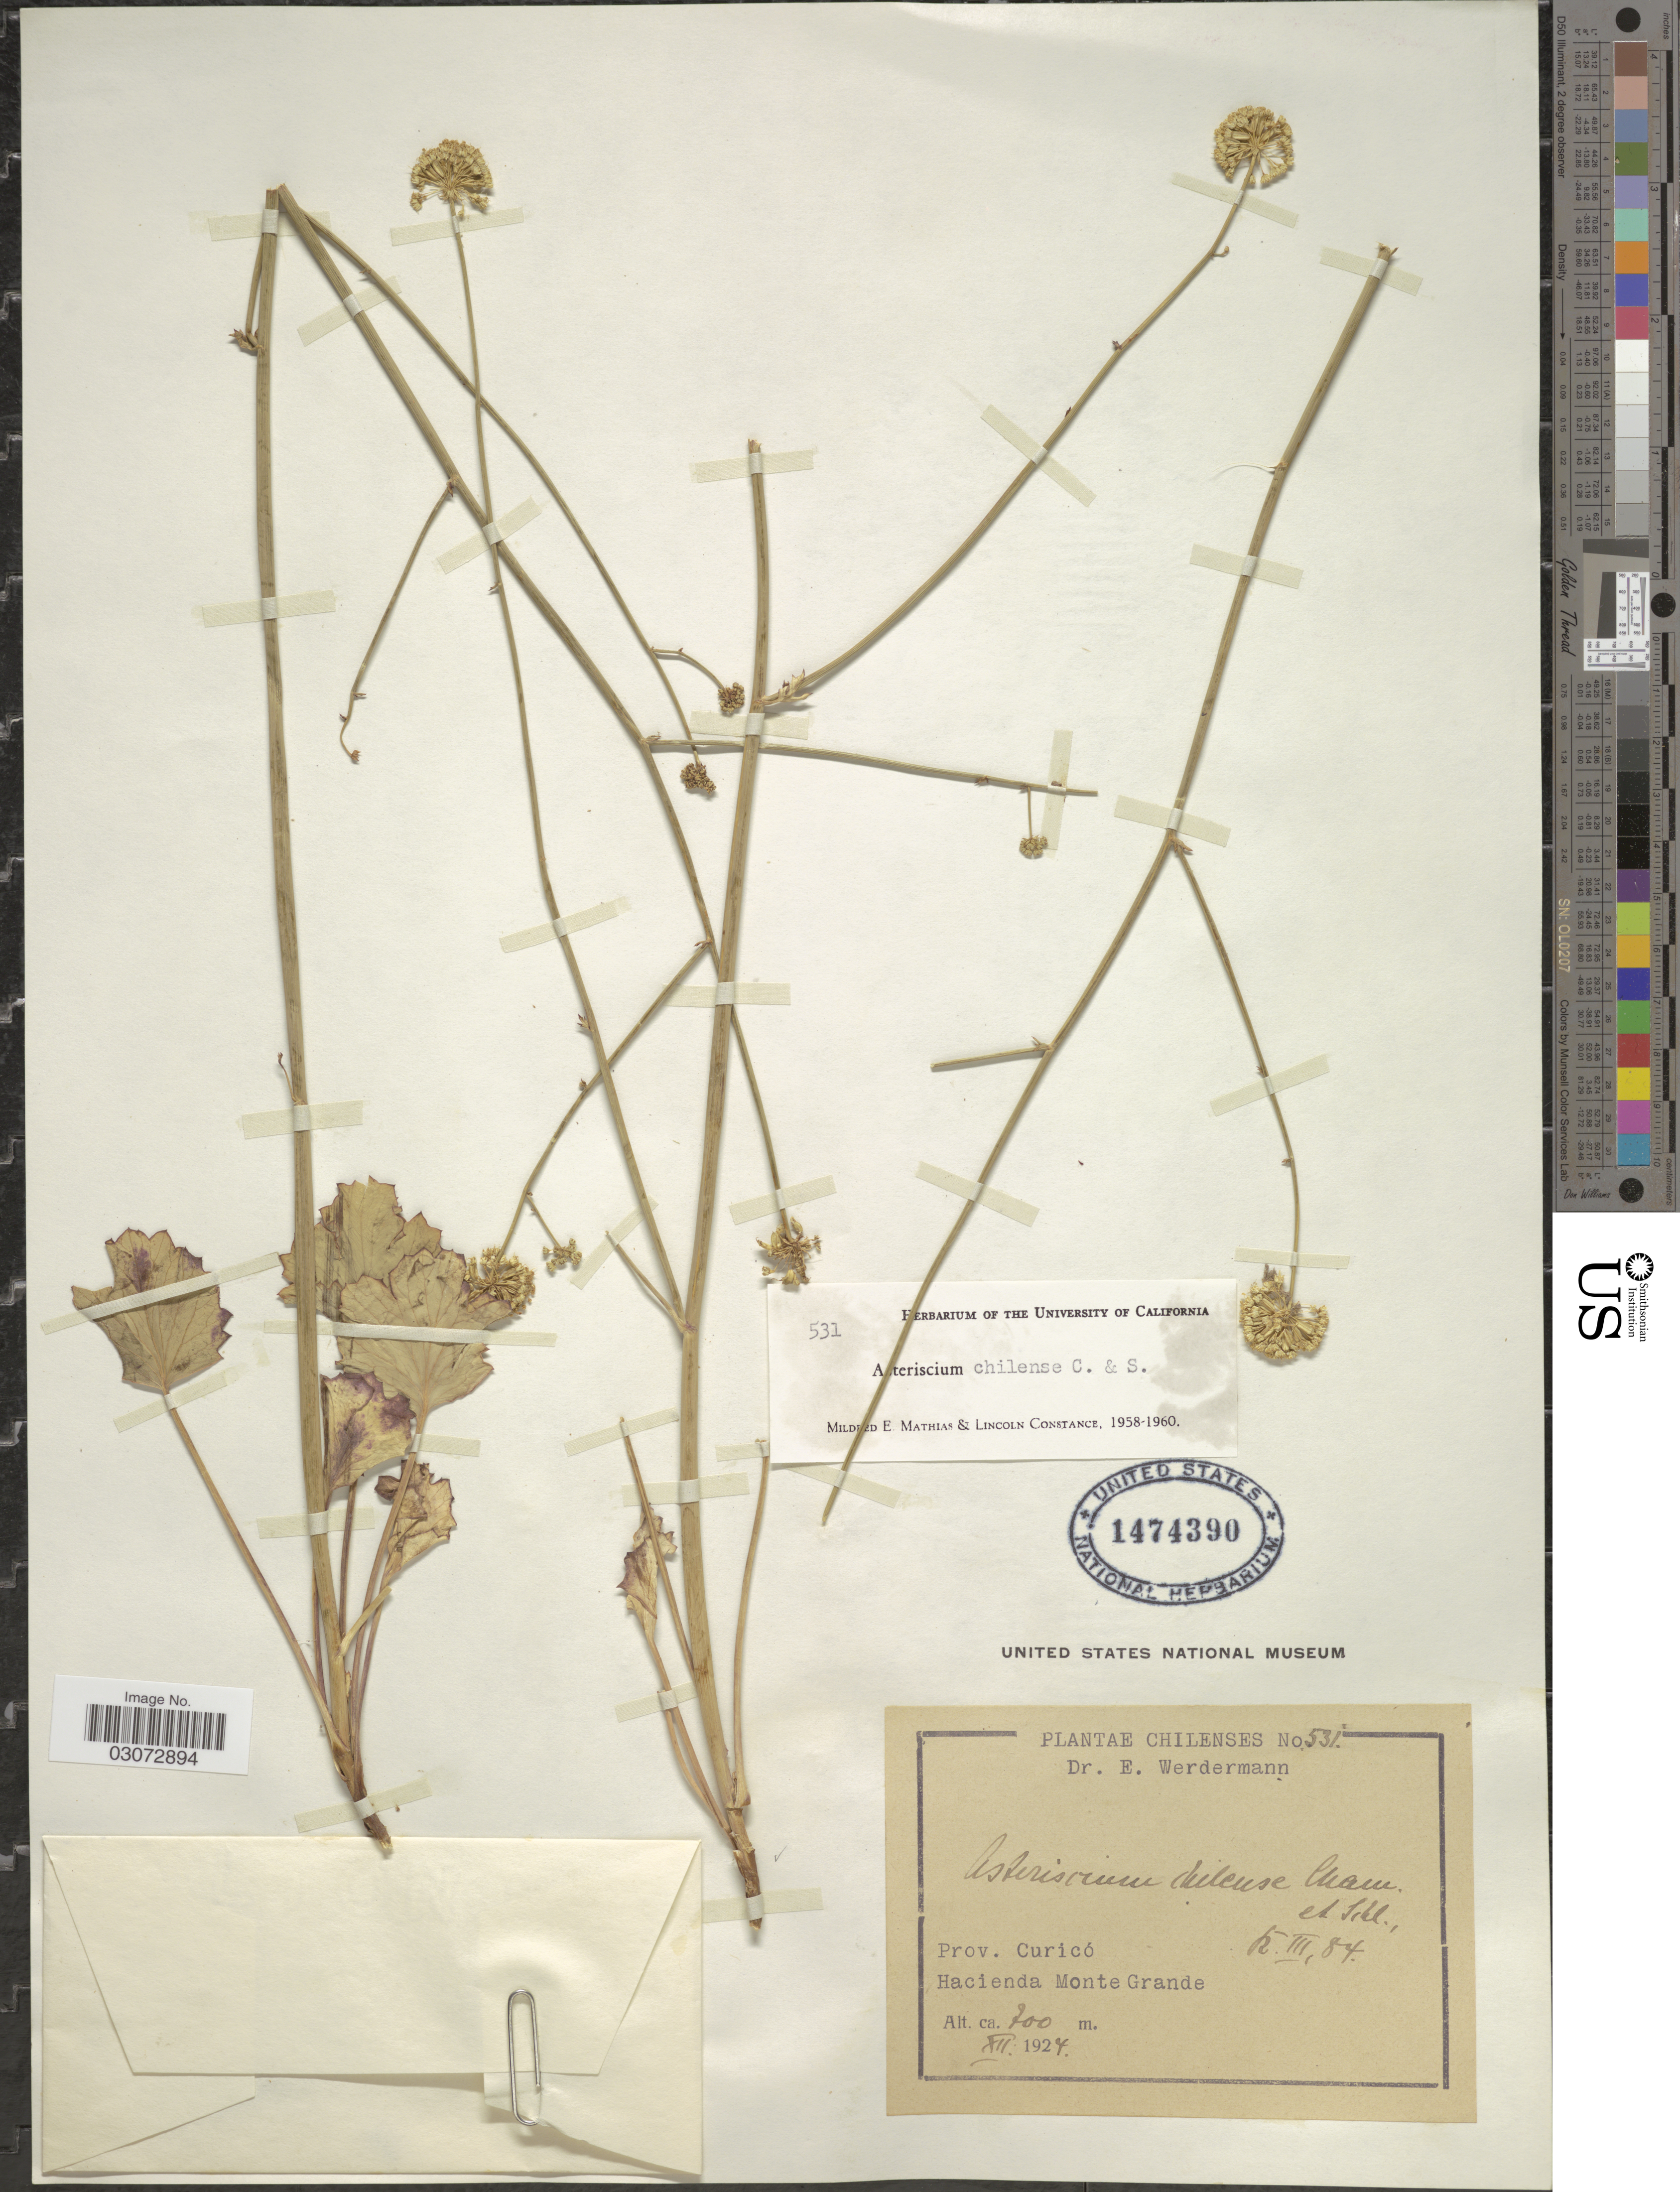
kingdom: Plantae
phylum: Tracheophyta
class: Magnoliopsida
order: Apiales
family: Apiaceae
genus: Asteriscium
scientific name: Asteriscium chilense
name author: Cham. & Schltdl.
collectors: E. Werdermann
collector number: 531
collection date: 1924-12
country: Chile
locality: Prov. Curicó. Hacienda Monte Grande.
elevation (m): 700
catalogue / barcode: US 1474390